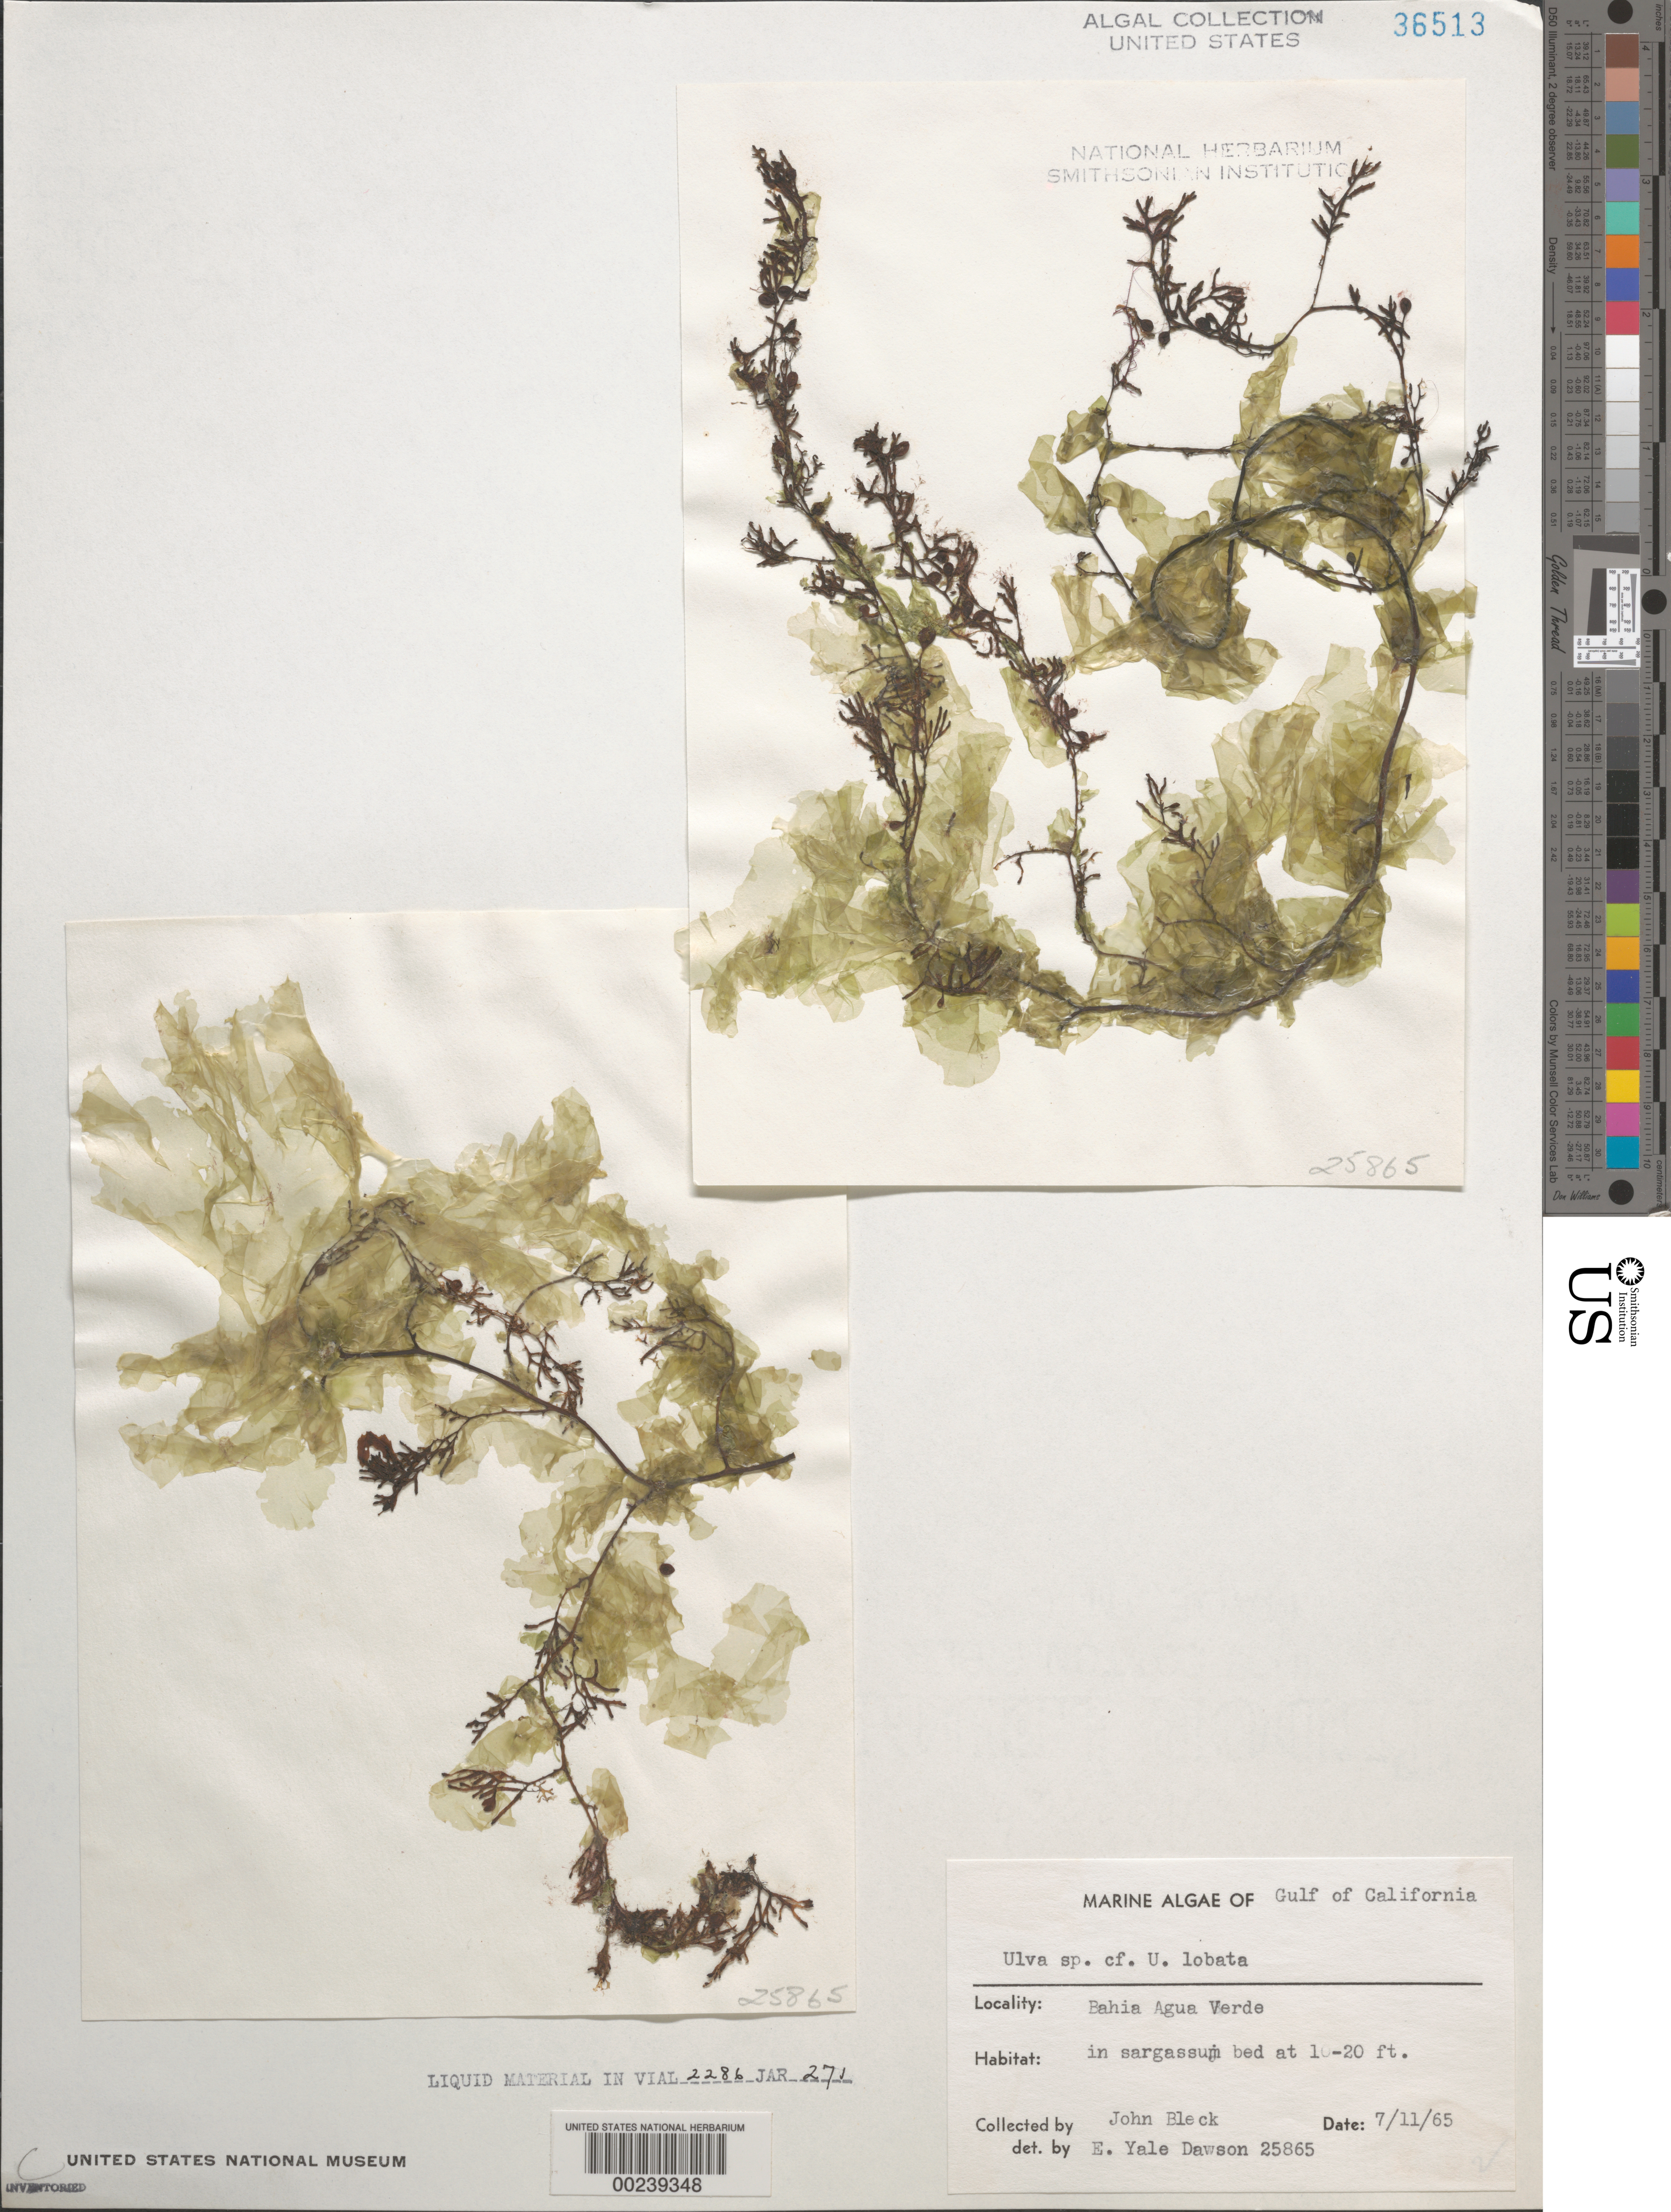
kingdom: Plantae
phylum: Chlorophyta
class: Ulvophyceae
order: Ulvales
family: Ulvaceae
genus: Ulva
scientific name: Ulva lactuca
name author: L.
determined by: Algae name updating Project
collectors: J. Bleck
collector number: EYD 25865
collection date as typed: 11 Jul 1965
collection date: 1965-07-11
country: Mexico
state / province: Baja California Sur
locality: Bahia Agua Verde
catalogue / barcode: US 36513